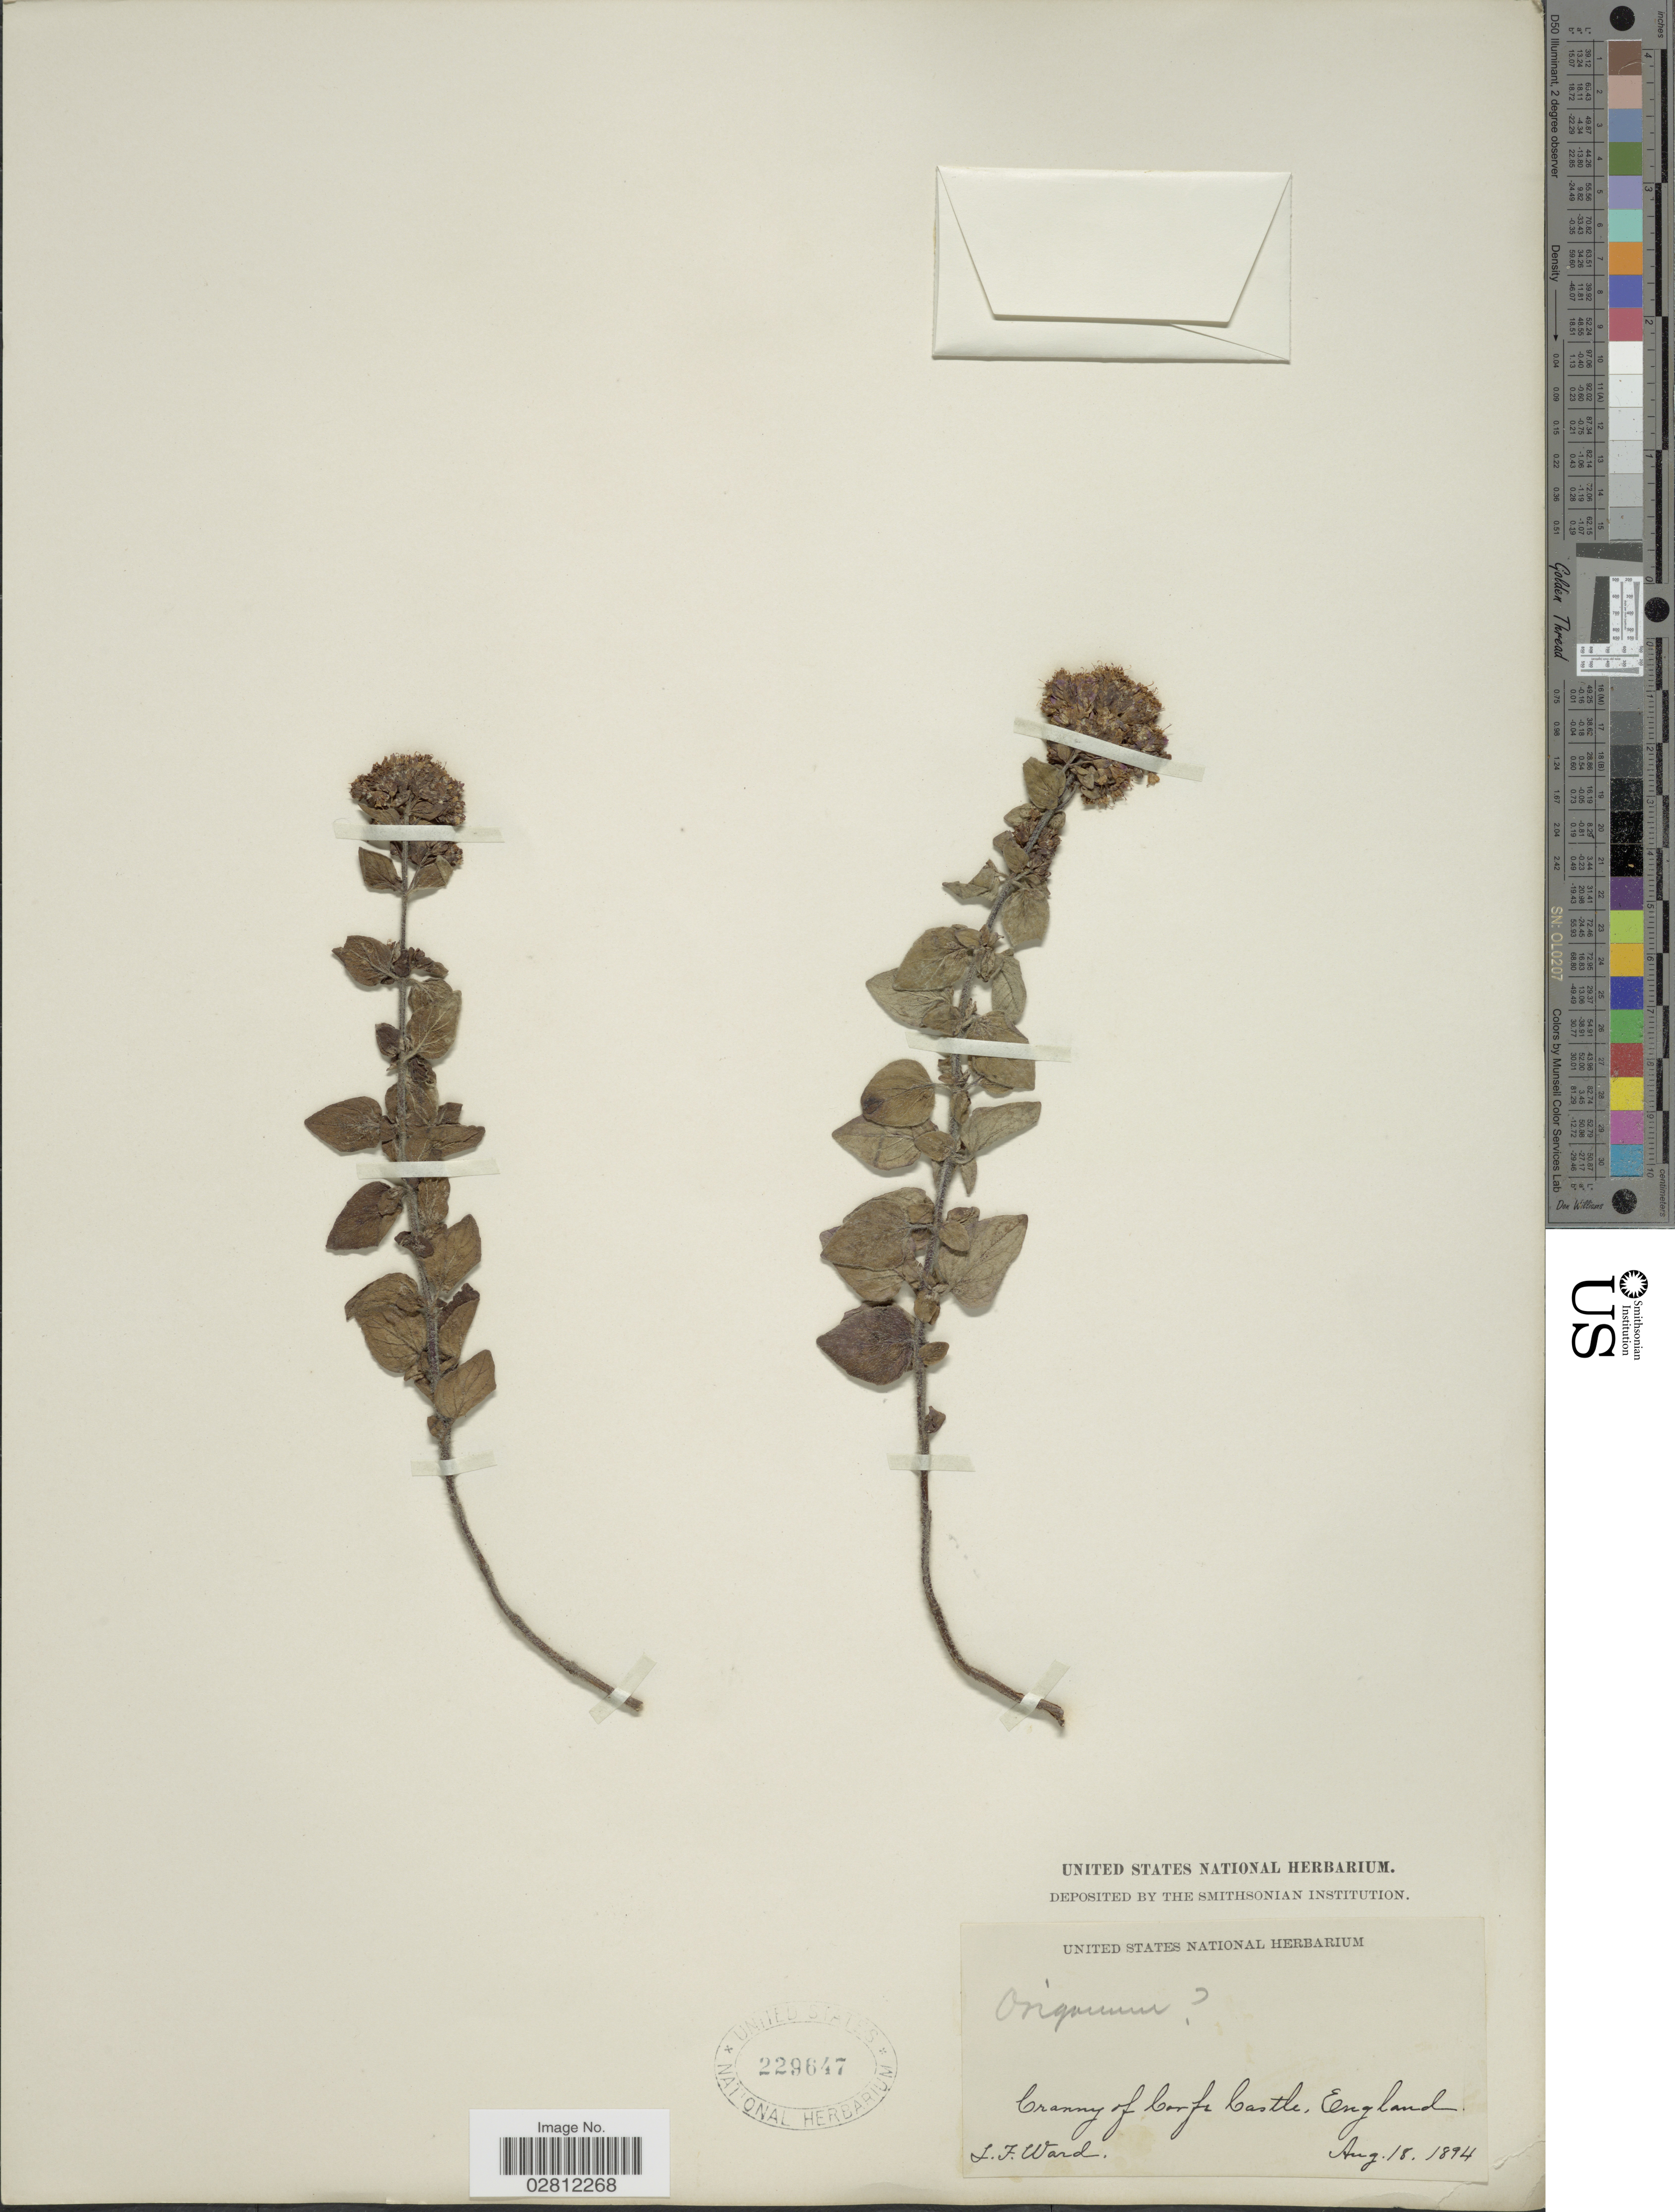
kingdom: Plantae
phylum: Tracheophyta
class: Magnoliopsida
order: Lamiales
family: Lamiaceae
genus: Origanum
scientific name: Origanum vulgare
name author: L.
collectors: L. Ward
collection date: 1894-08-18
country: United Kingdom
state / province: England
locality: Granny of Corfe Castle.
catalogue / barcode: US 229647